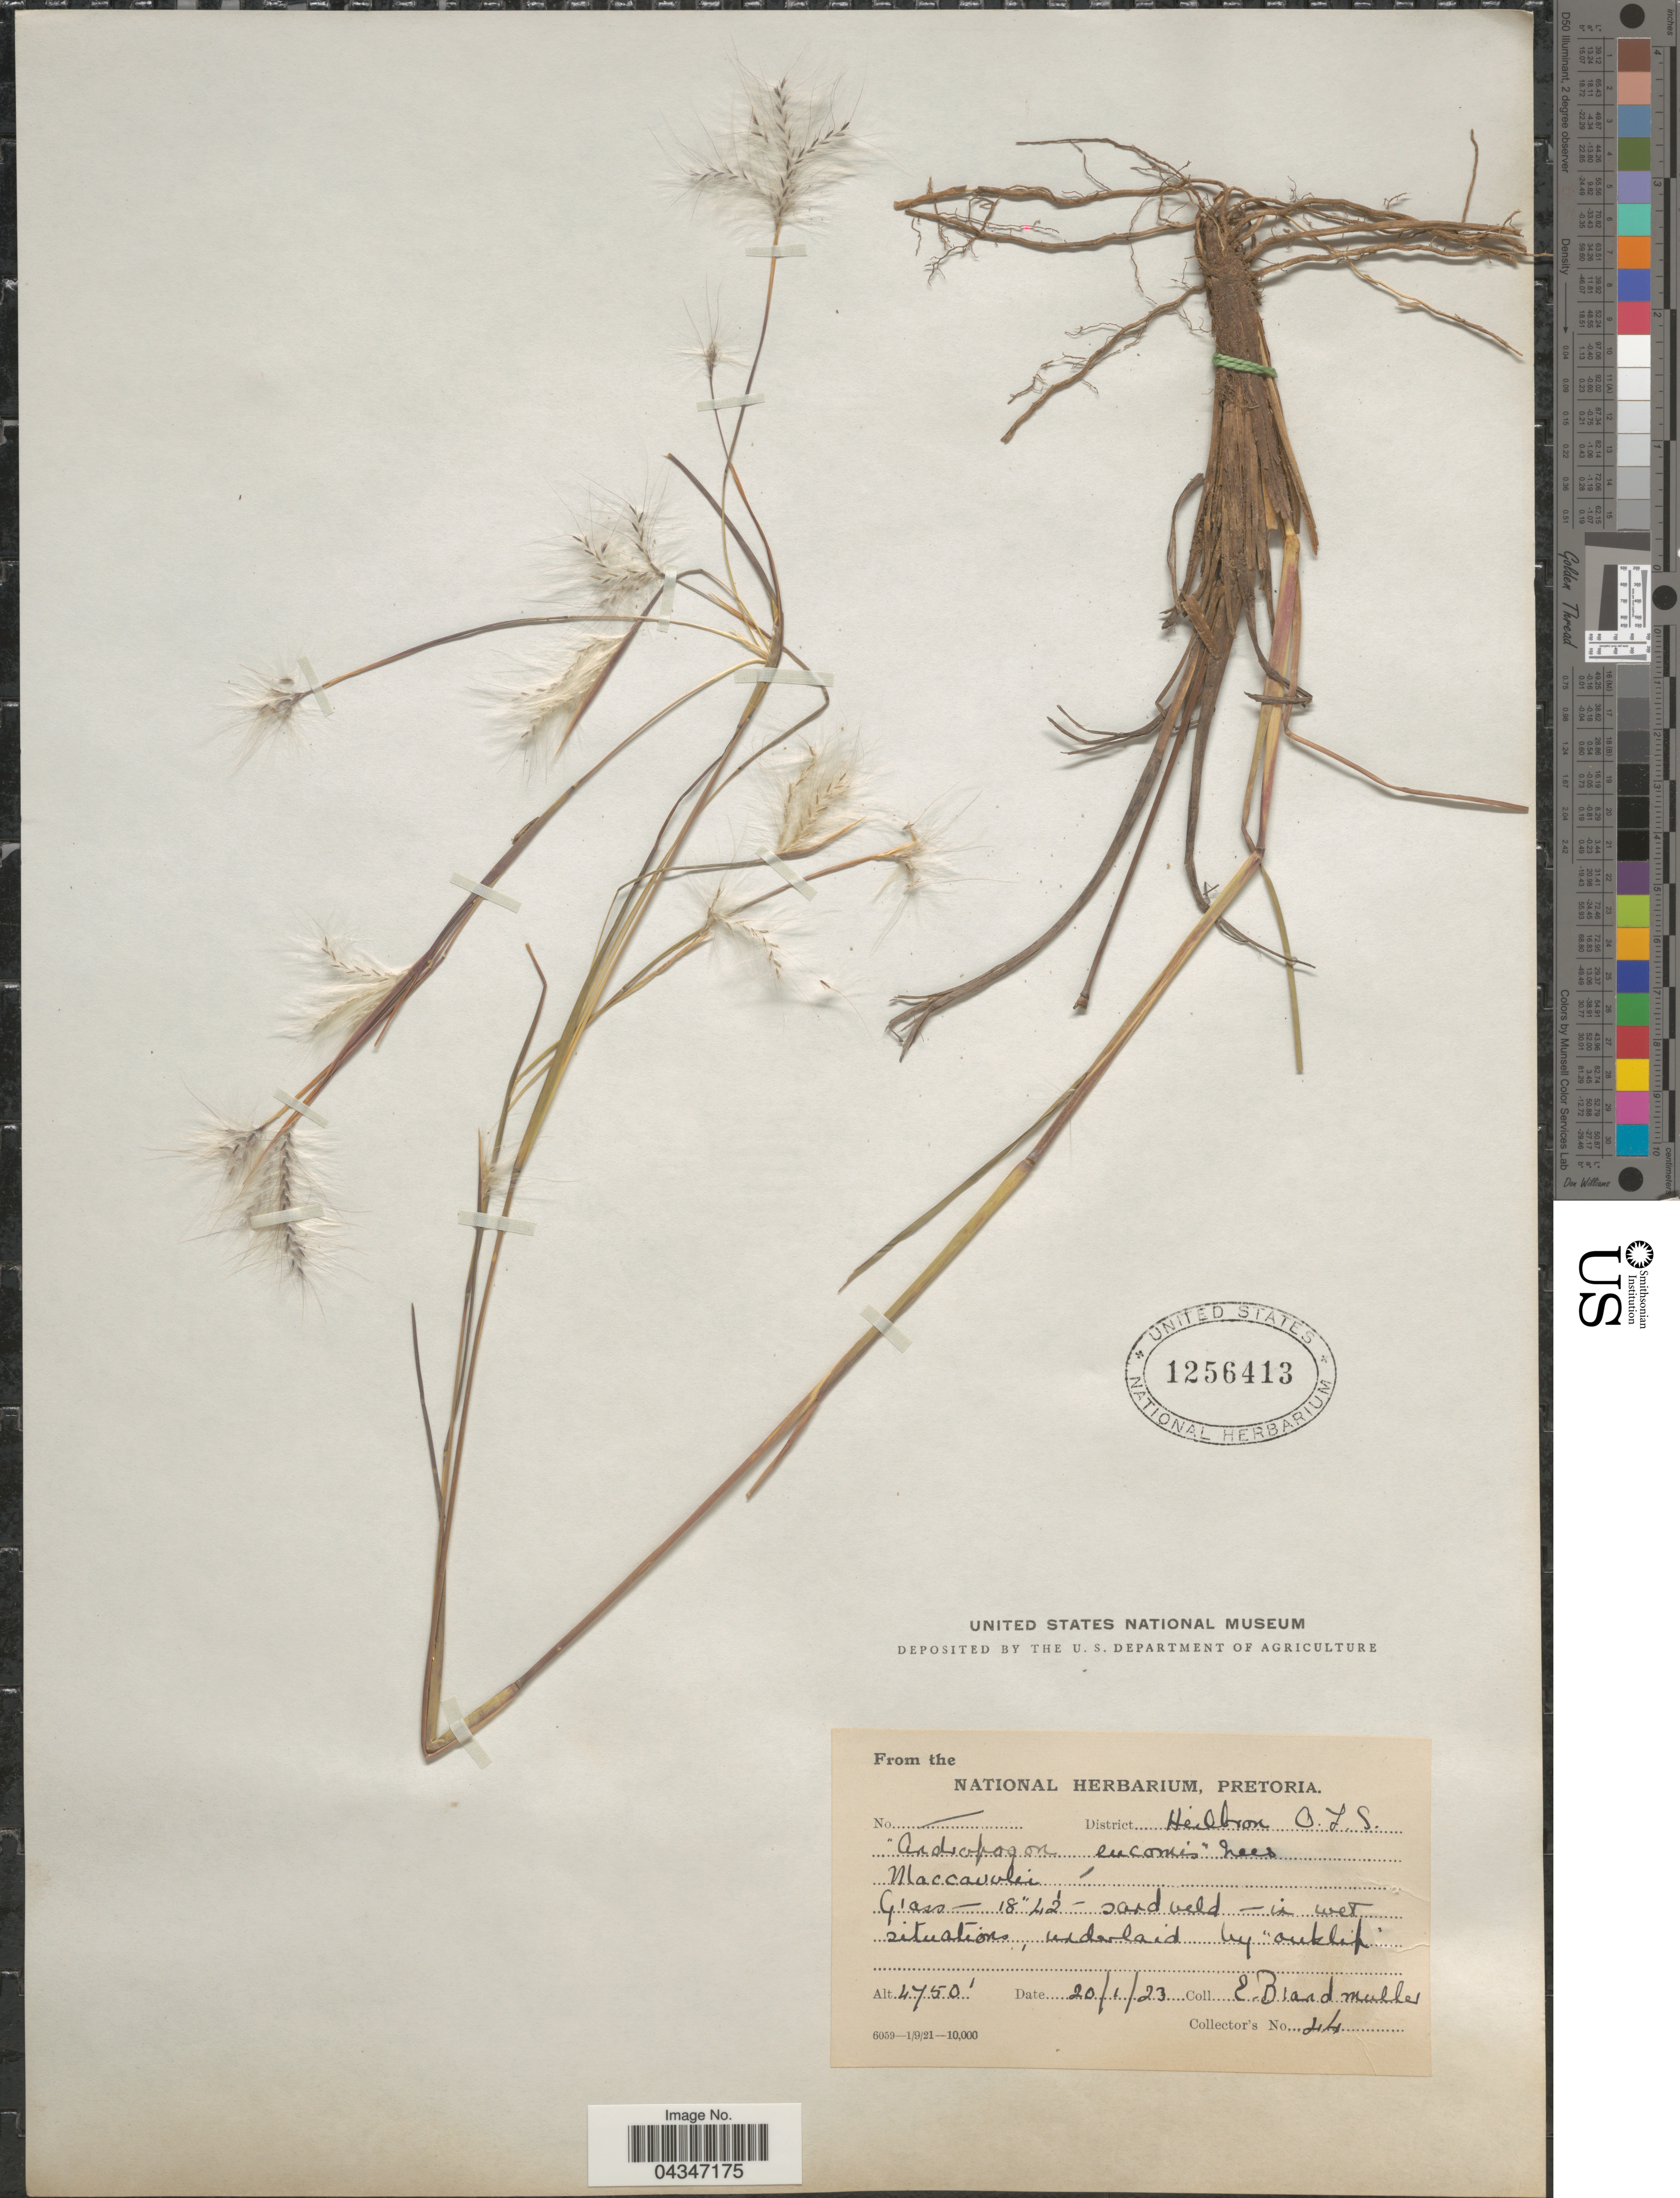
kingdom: Plantae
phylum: Tracheophyta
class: Liliopsida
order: Poales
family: Poaceae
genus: Andropogon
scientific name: Andropogon eucomus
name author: Nees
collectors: E. Brandmuller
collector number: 44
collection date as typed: Transcribed d/m/y: 20/1/23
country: South Africa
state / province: Free State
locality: District Heilbron O.F.S. Maccau vlei.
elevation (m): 1448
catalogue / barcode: US 1256413